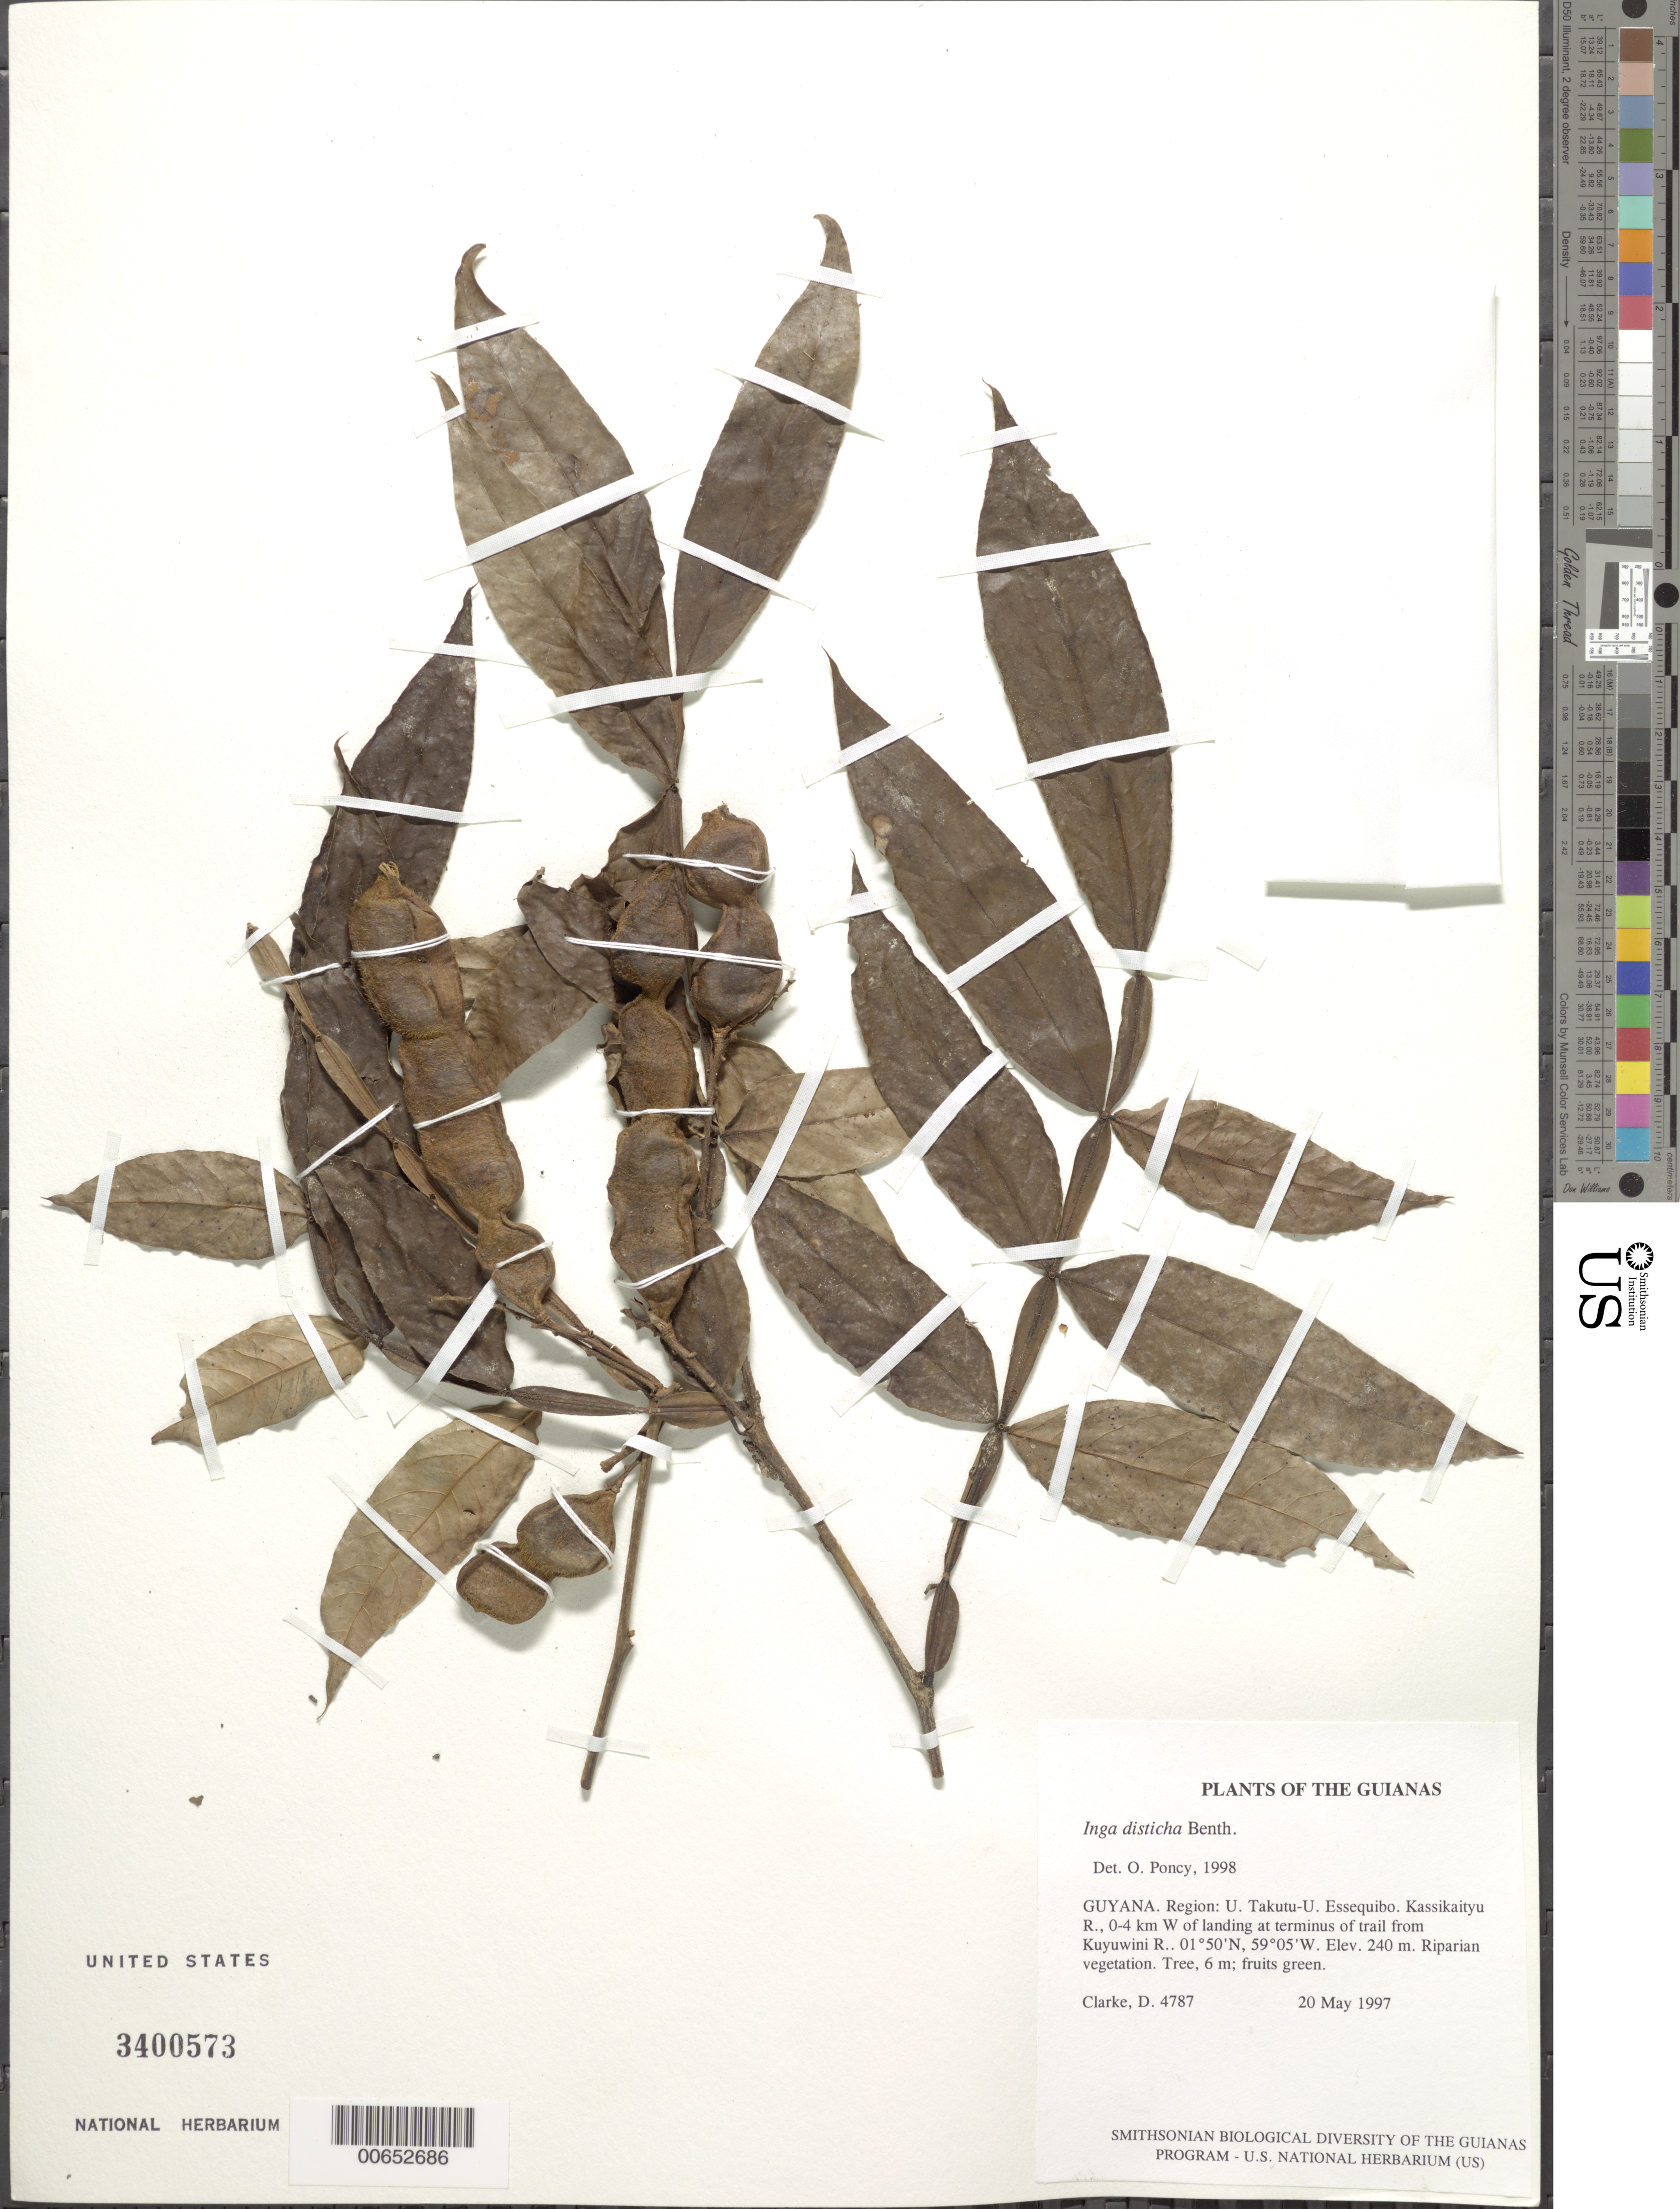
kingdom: Plantae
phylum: Tracheophyta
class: Magnoliopsida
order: Fabales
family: Fabaceae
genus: Inga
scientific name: Inga disticha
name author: Benth.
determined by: Poncy, O.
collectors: H. D. Clarke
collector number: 4787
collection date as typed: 20 May 1997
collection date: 1997-05-20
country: Guyana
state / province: U. Takutu-U. Essequibo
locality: Kassikaityu R., 0-4 km W of landing at terminus of trail from Kuyuwini R.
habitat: Riparian vegetation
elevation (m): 240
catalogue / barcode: US 3400573